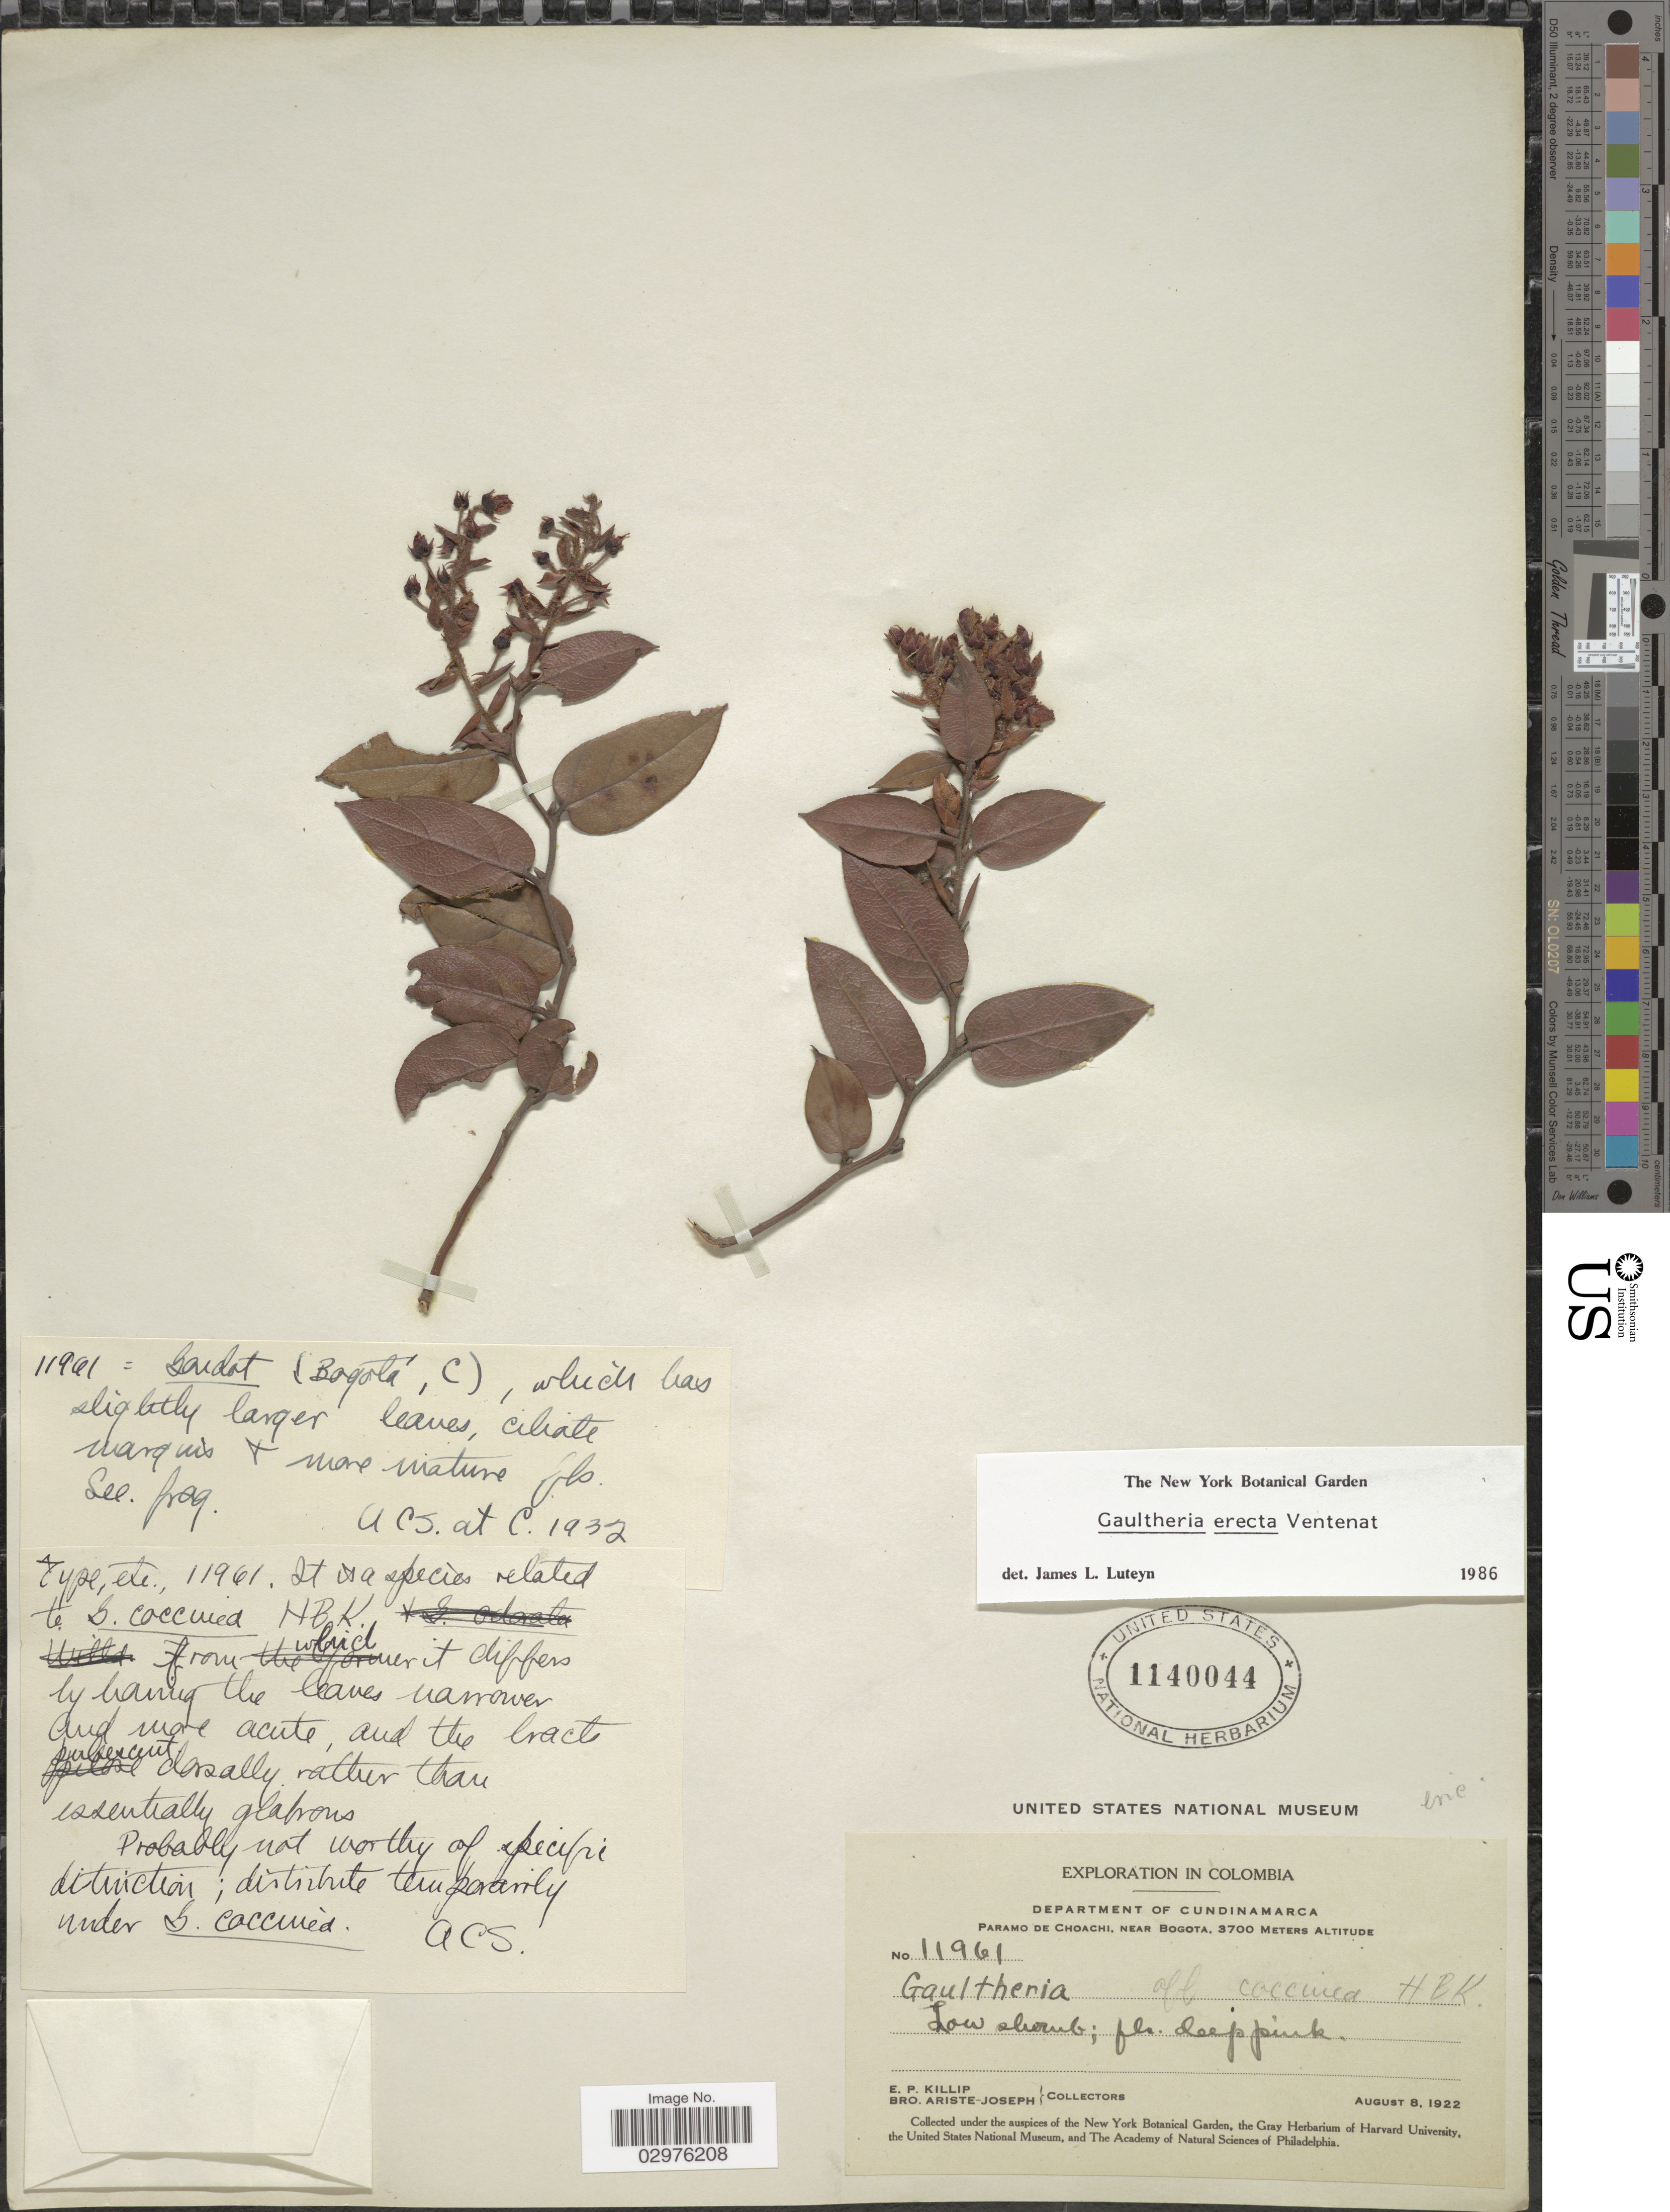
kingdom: Plantae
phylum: Tracheophyta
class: Magnoliopsida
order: Ericales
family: Ericaceae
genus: Gaultheria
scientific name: Gaultheria erecta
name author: Vent.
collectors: E. P. Killip & Bro. Ariste-Joseph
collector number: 11961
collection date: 1922-08-08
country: Colombia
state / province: Cundinamarca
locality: Department of Cundinamarca. Paramo de Choachi, near Bogota.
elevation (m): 3700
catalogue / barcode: US 1140044